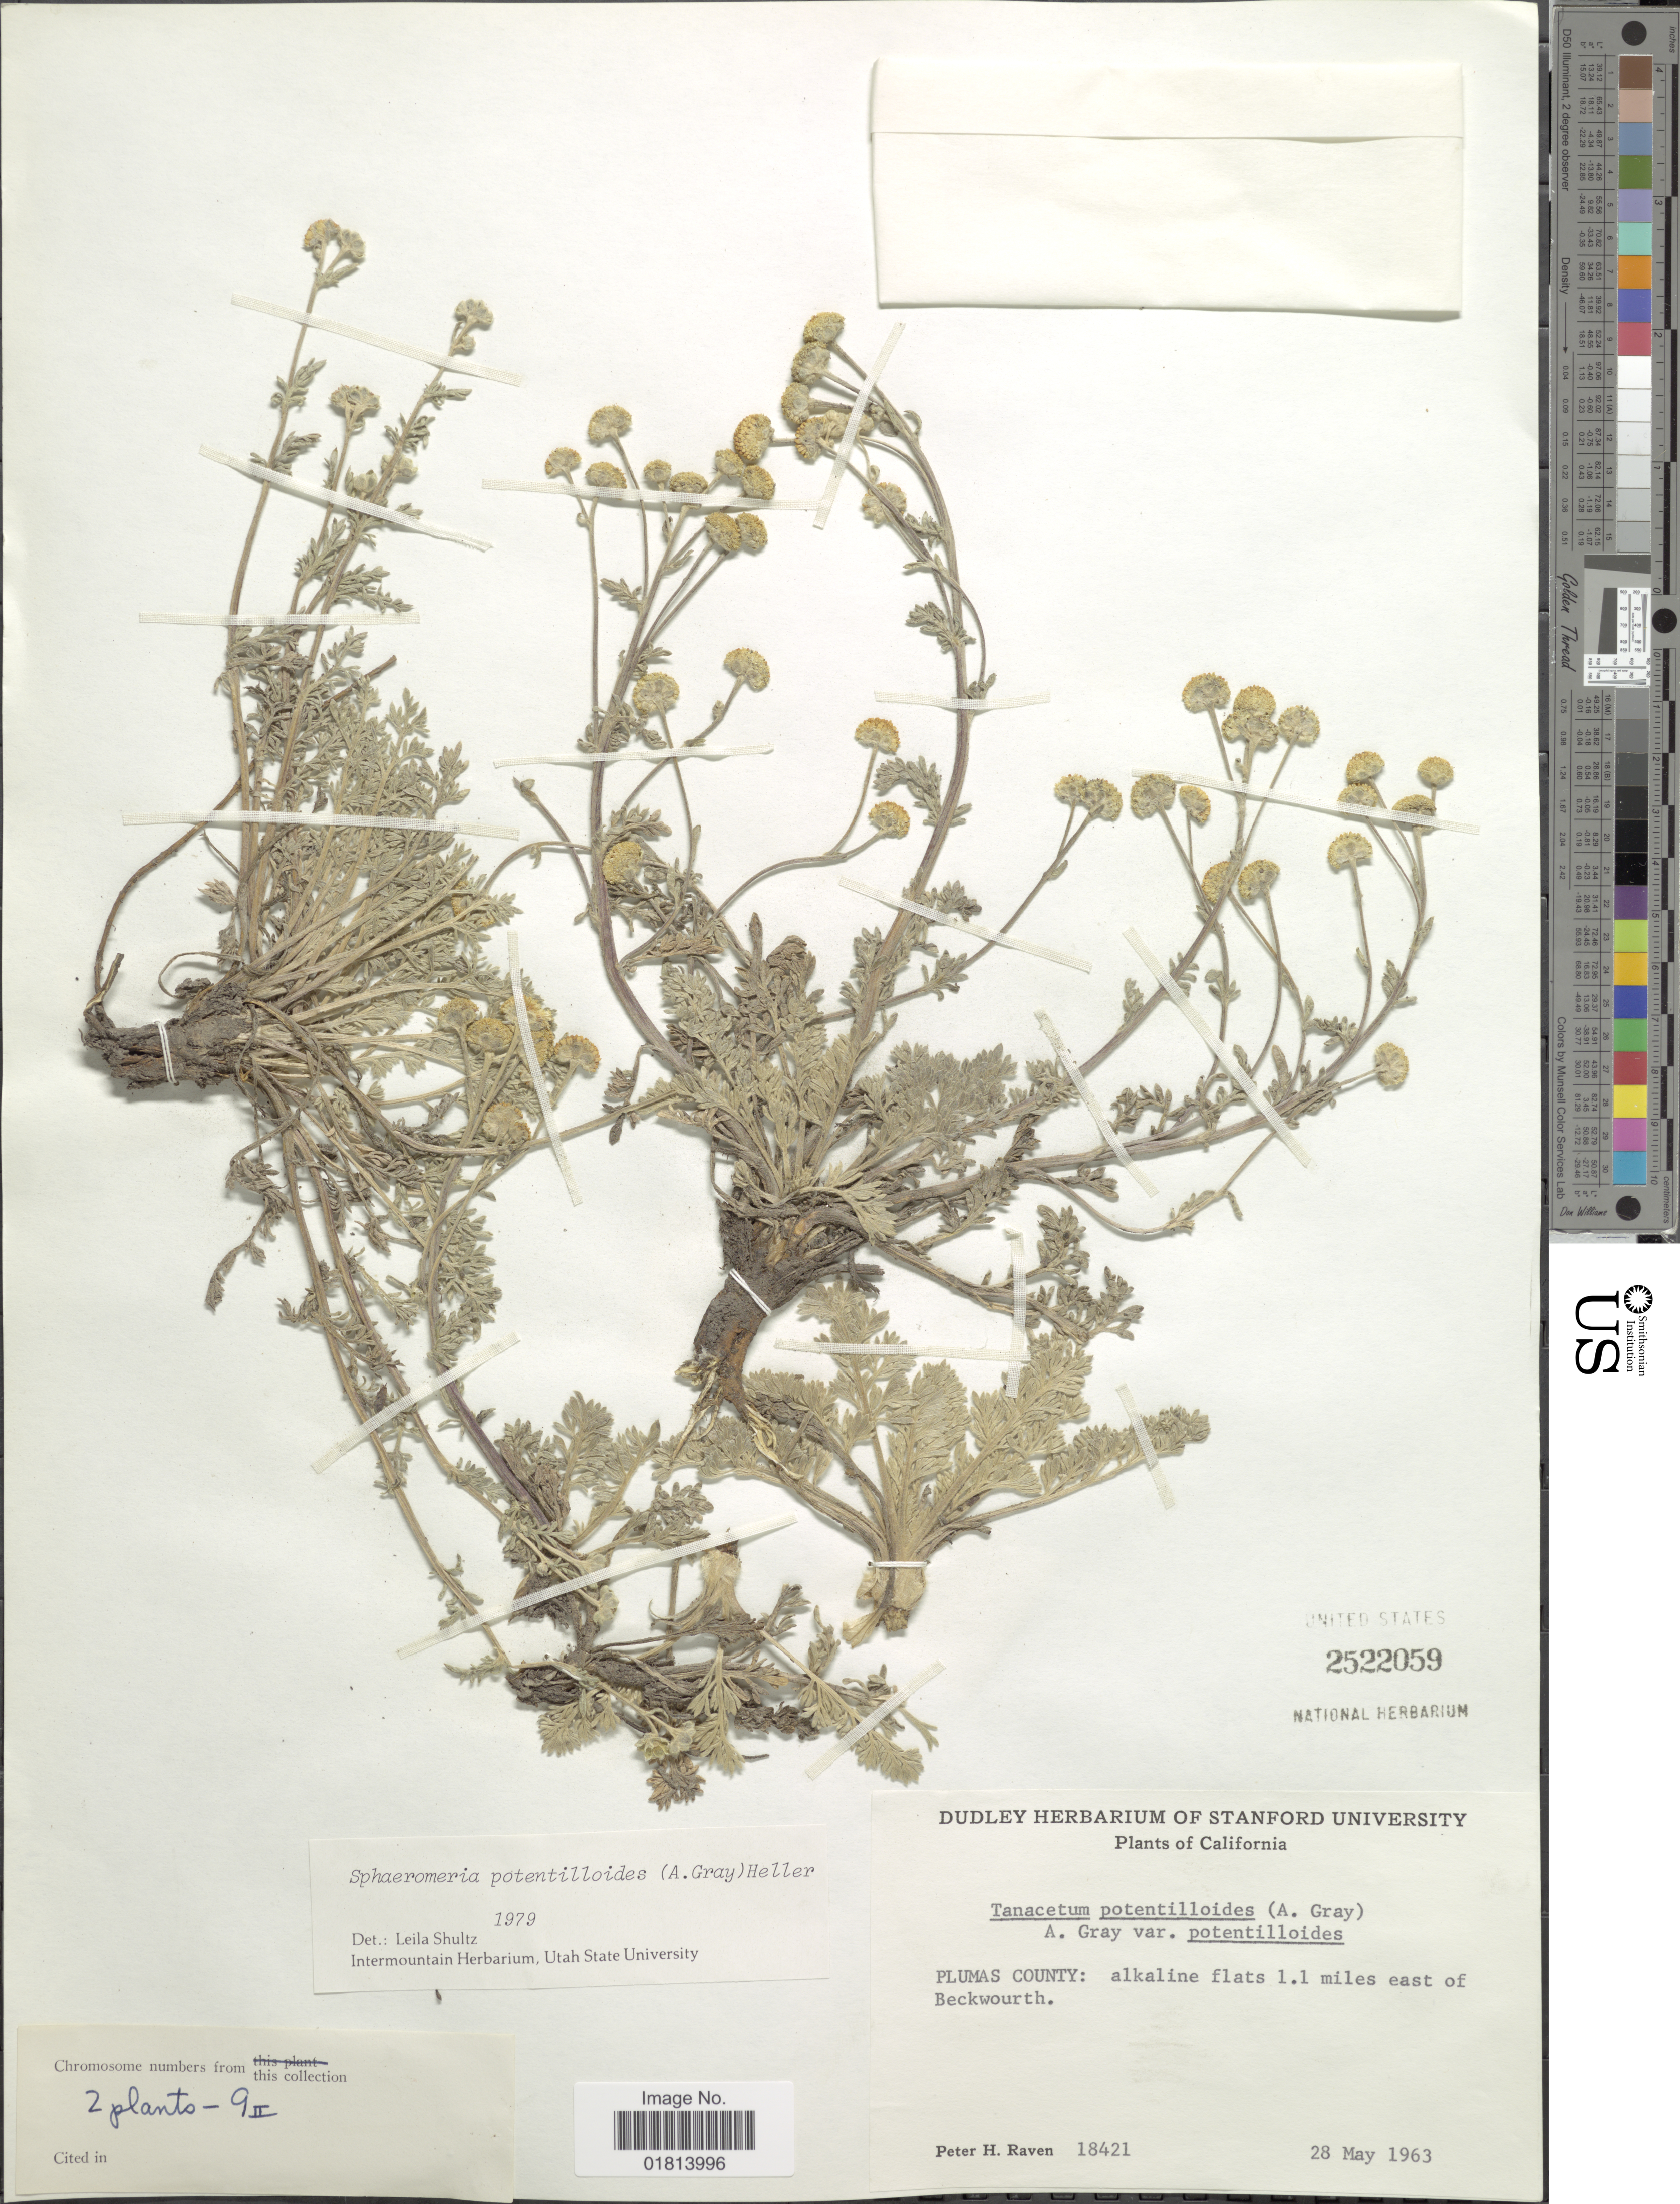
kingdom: Plantae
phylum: Tracheophyta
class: Magnoliopsida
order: Asterales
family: Asteraceae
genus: Sphaeromeria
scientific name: Sphaeromeria potentilloides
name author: (A. Gray) A. Heller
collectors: P. Raven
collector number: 18421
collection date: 1963-05-28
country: United States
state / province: California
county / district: Plumas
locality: Plumas County: alkaline flats 1.1 miles east of Beckwourth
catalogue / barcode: US 2522059